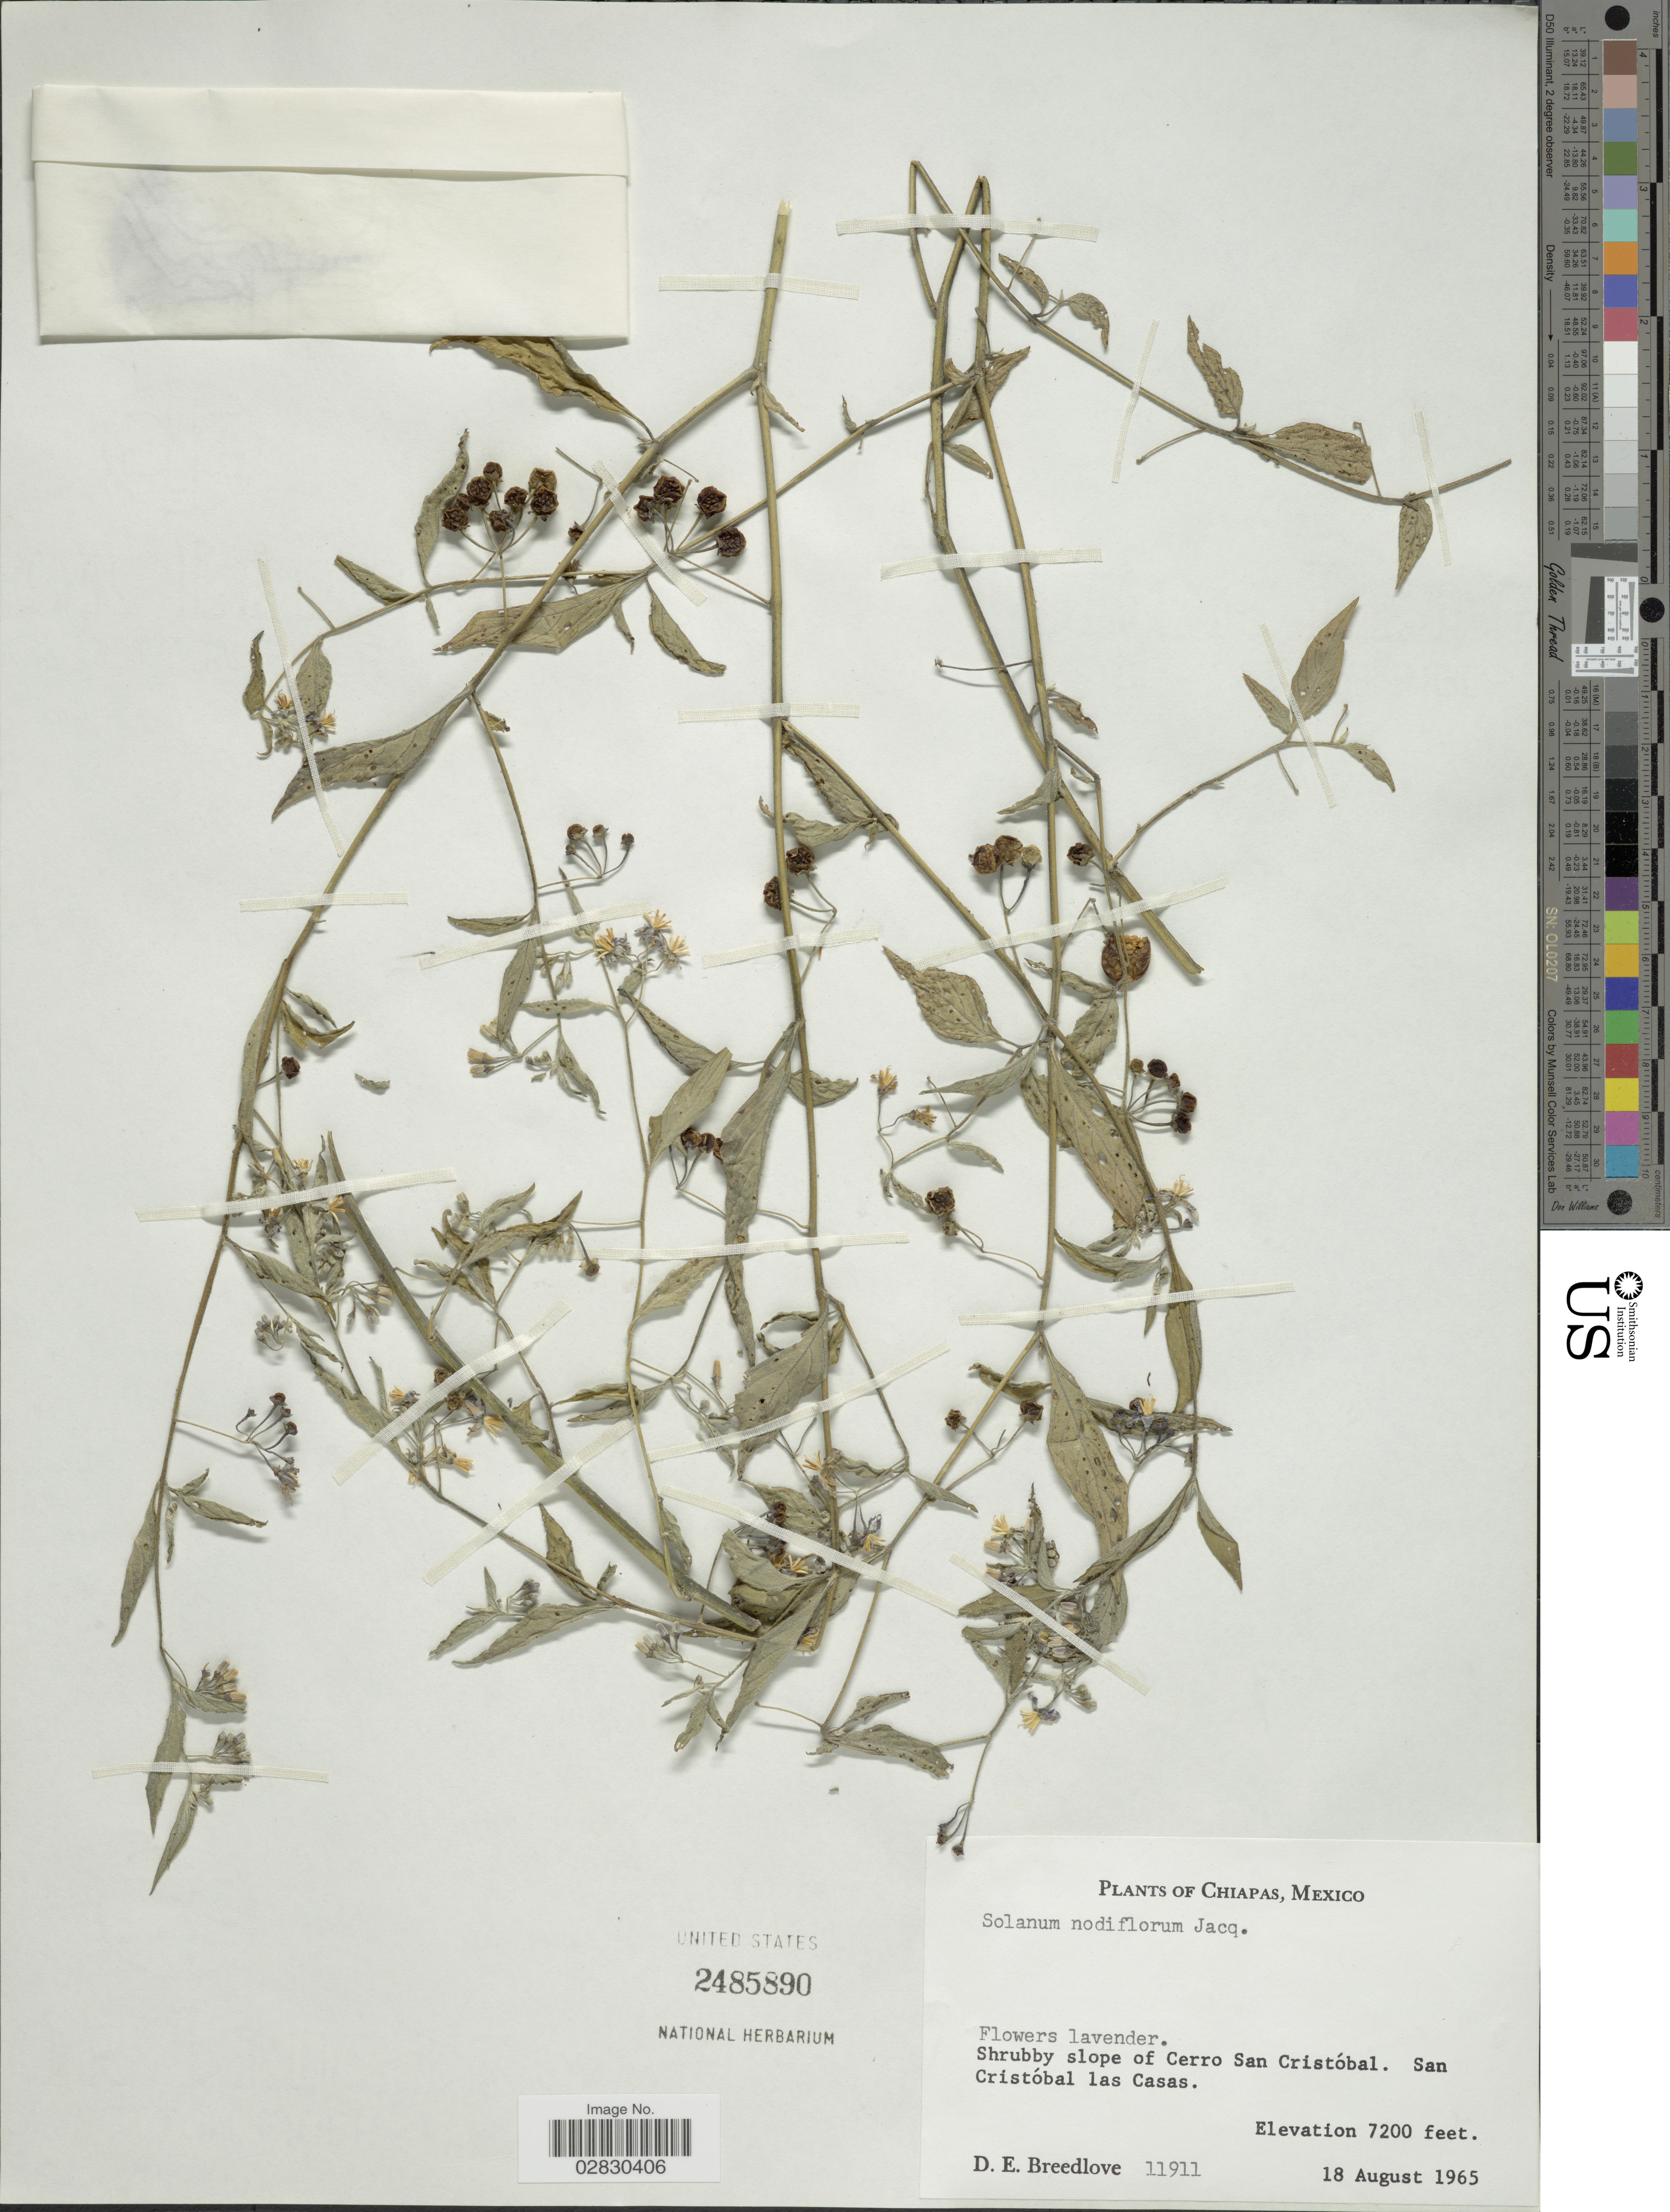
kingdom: Plantae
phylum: Tracheophyta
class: Magnoliopsida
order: Solanales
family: Solanaceae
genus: Solanum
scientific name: Solanum douglasii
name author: Dunal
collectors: D. E. Breedlove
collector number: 11911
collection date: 1965-08-18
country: Mexico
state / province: Chiapas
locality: Shrubby slope of Cerro San Cristóbal. San Cristóbal las Casas.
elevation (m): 2195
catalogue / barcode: US 2485890